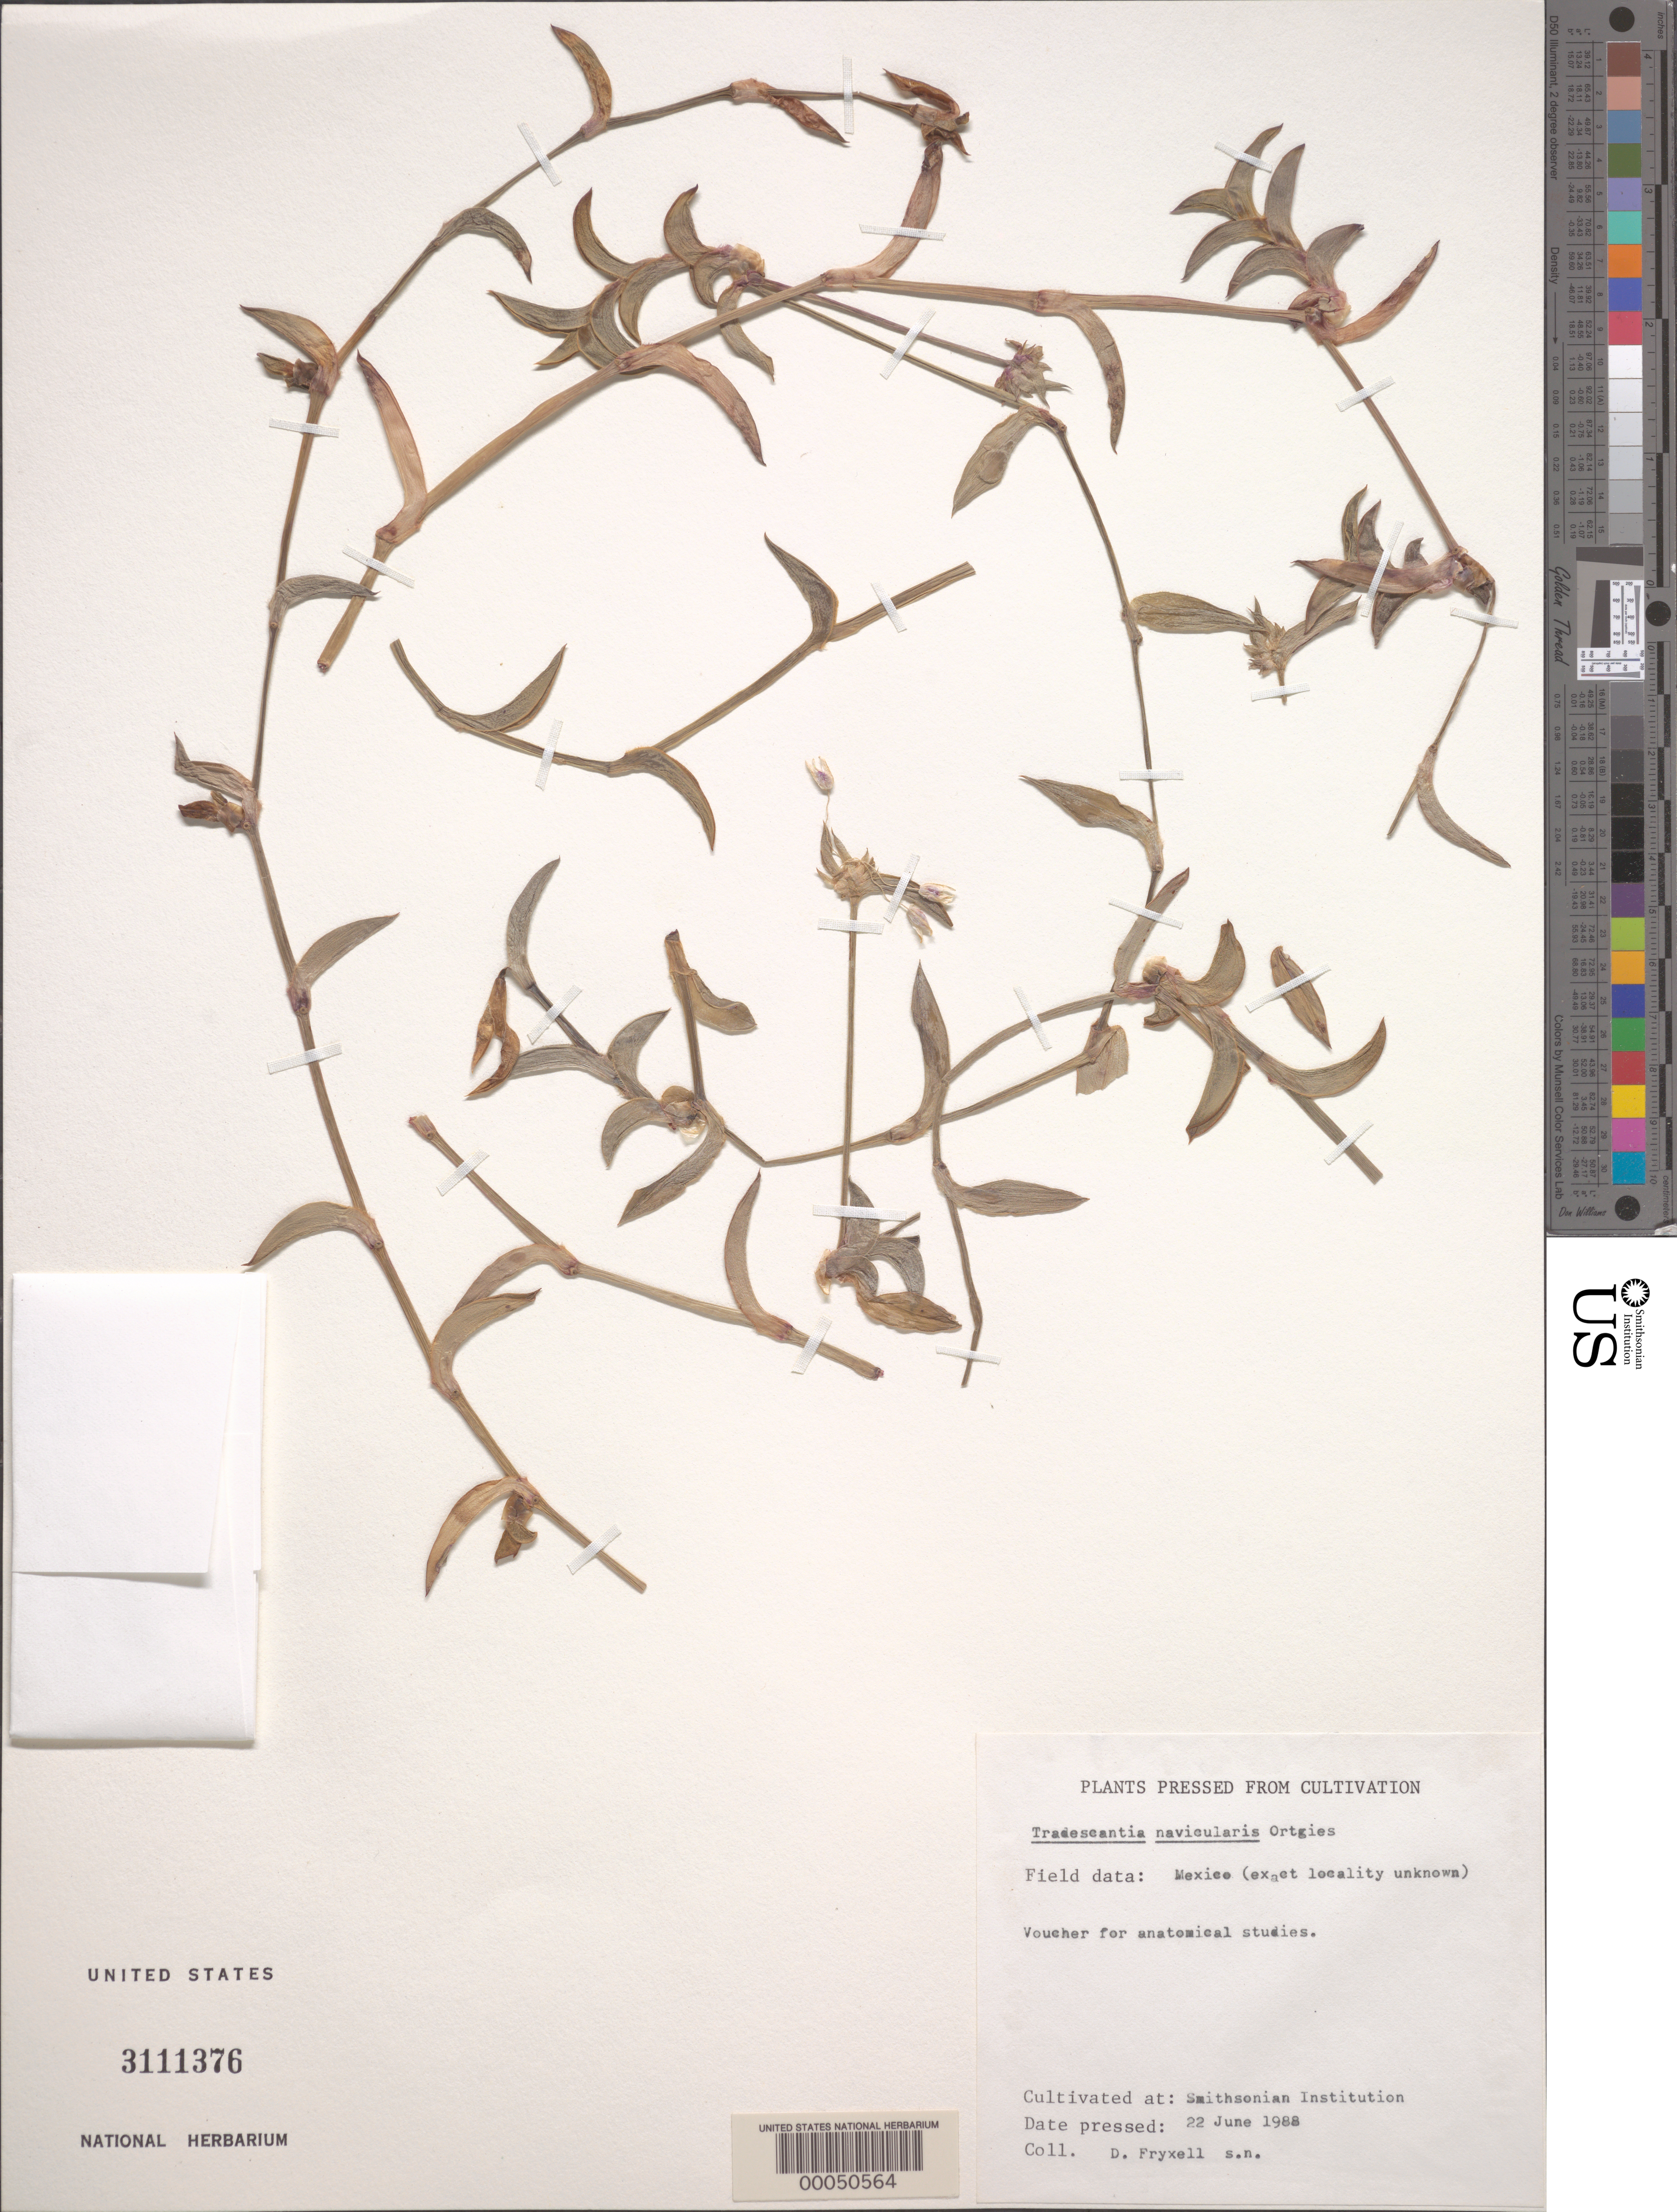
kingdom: Plantae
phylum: Tracheophyta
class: Liliopsida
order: Commelinales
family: Commelinaceae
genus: Callisia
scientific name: Callisia navicularis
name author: (Orteges) D.R. Hunt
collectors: D. Fryxell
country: Mexico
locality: E of Monserrat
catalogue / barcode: US 3111376